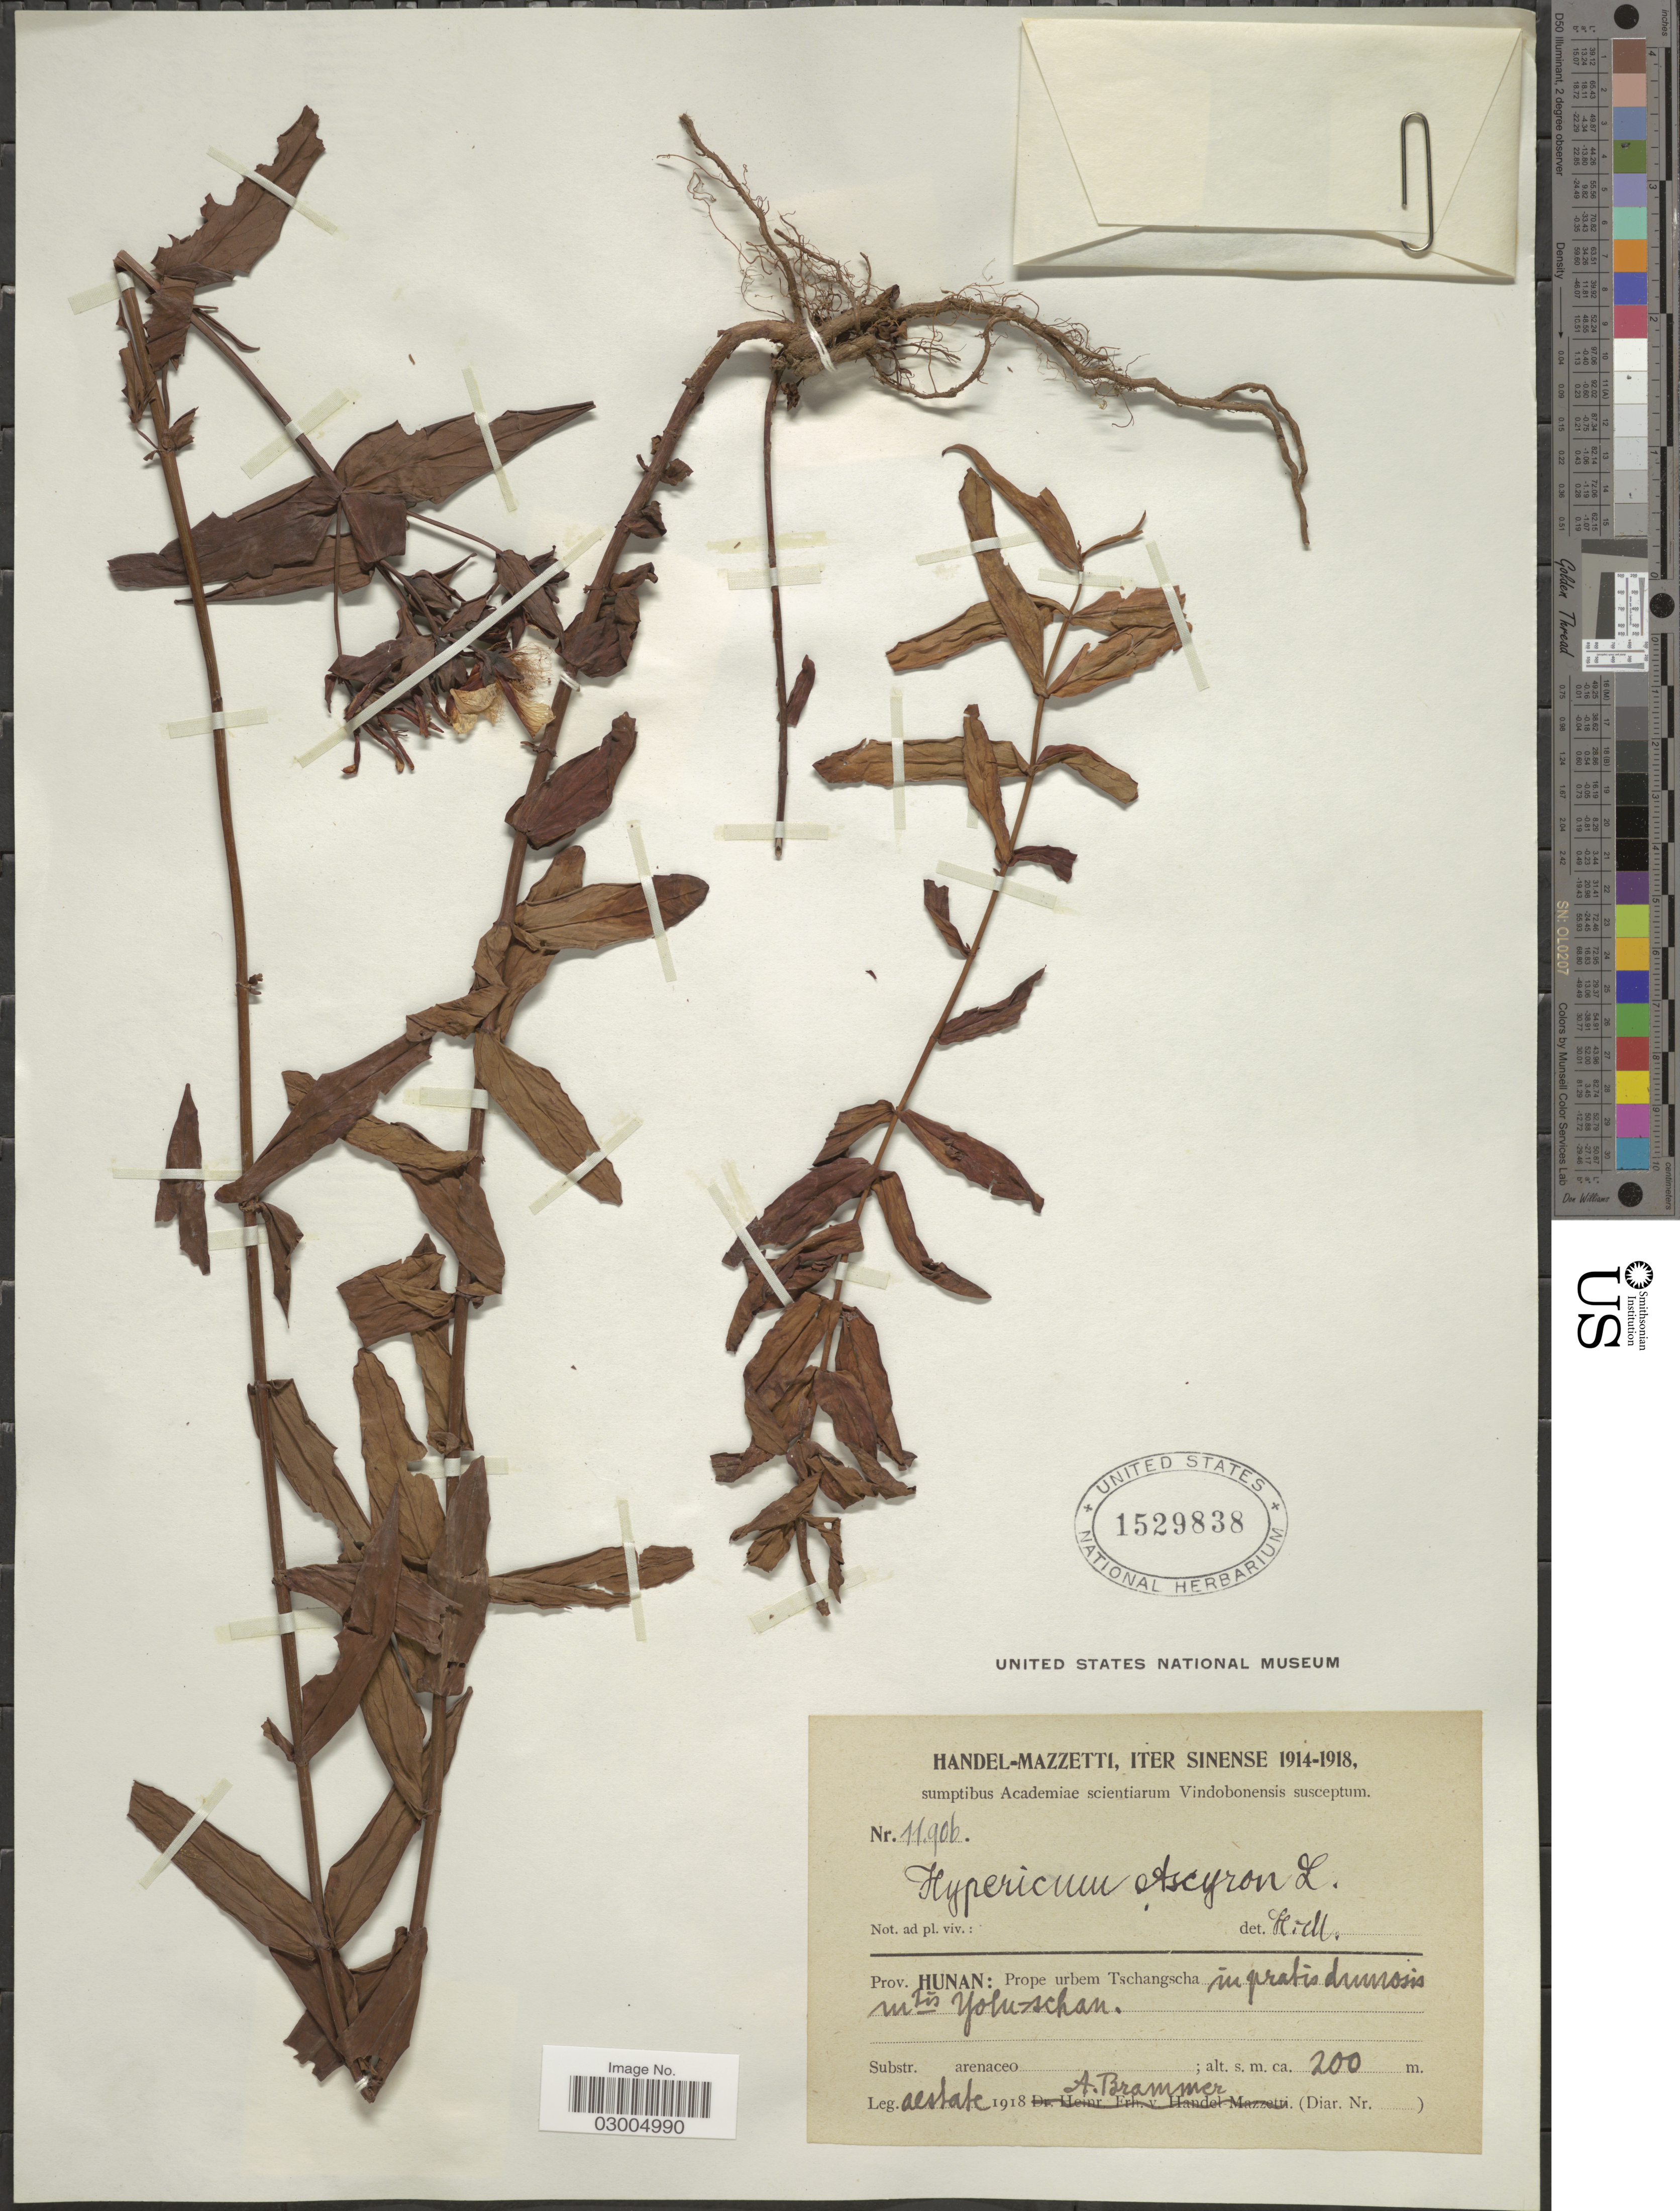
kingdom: Plantae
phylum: Tracheophyta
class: Magnoliopsida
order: Malpighiales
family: Hypericaceae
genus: Hypericum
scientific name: Hypericum ascyron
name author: L.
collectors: A. Brammer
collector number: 11906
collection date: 1918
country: China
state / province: Hunan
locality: Prope urbem Tschangscha in pratis drumosis untis Yolu-schan.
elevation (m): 200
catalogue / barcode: US 1529838